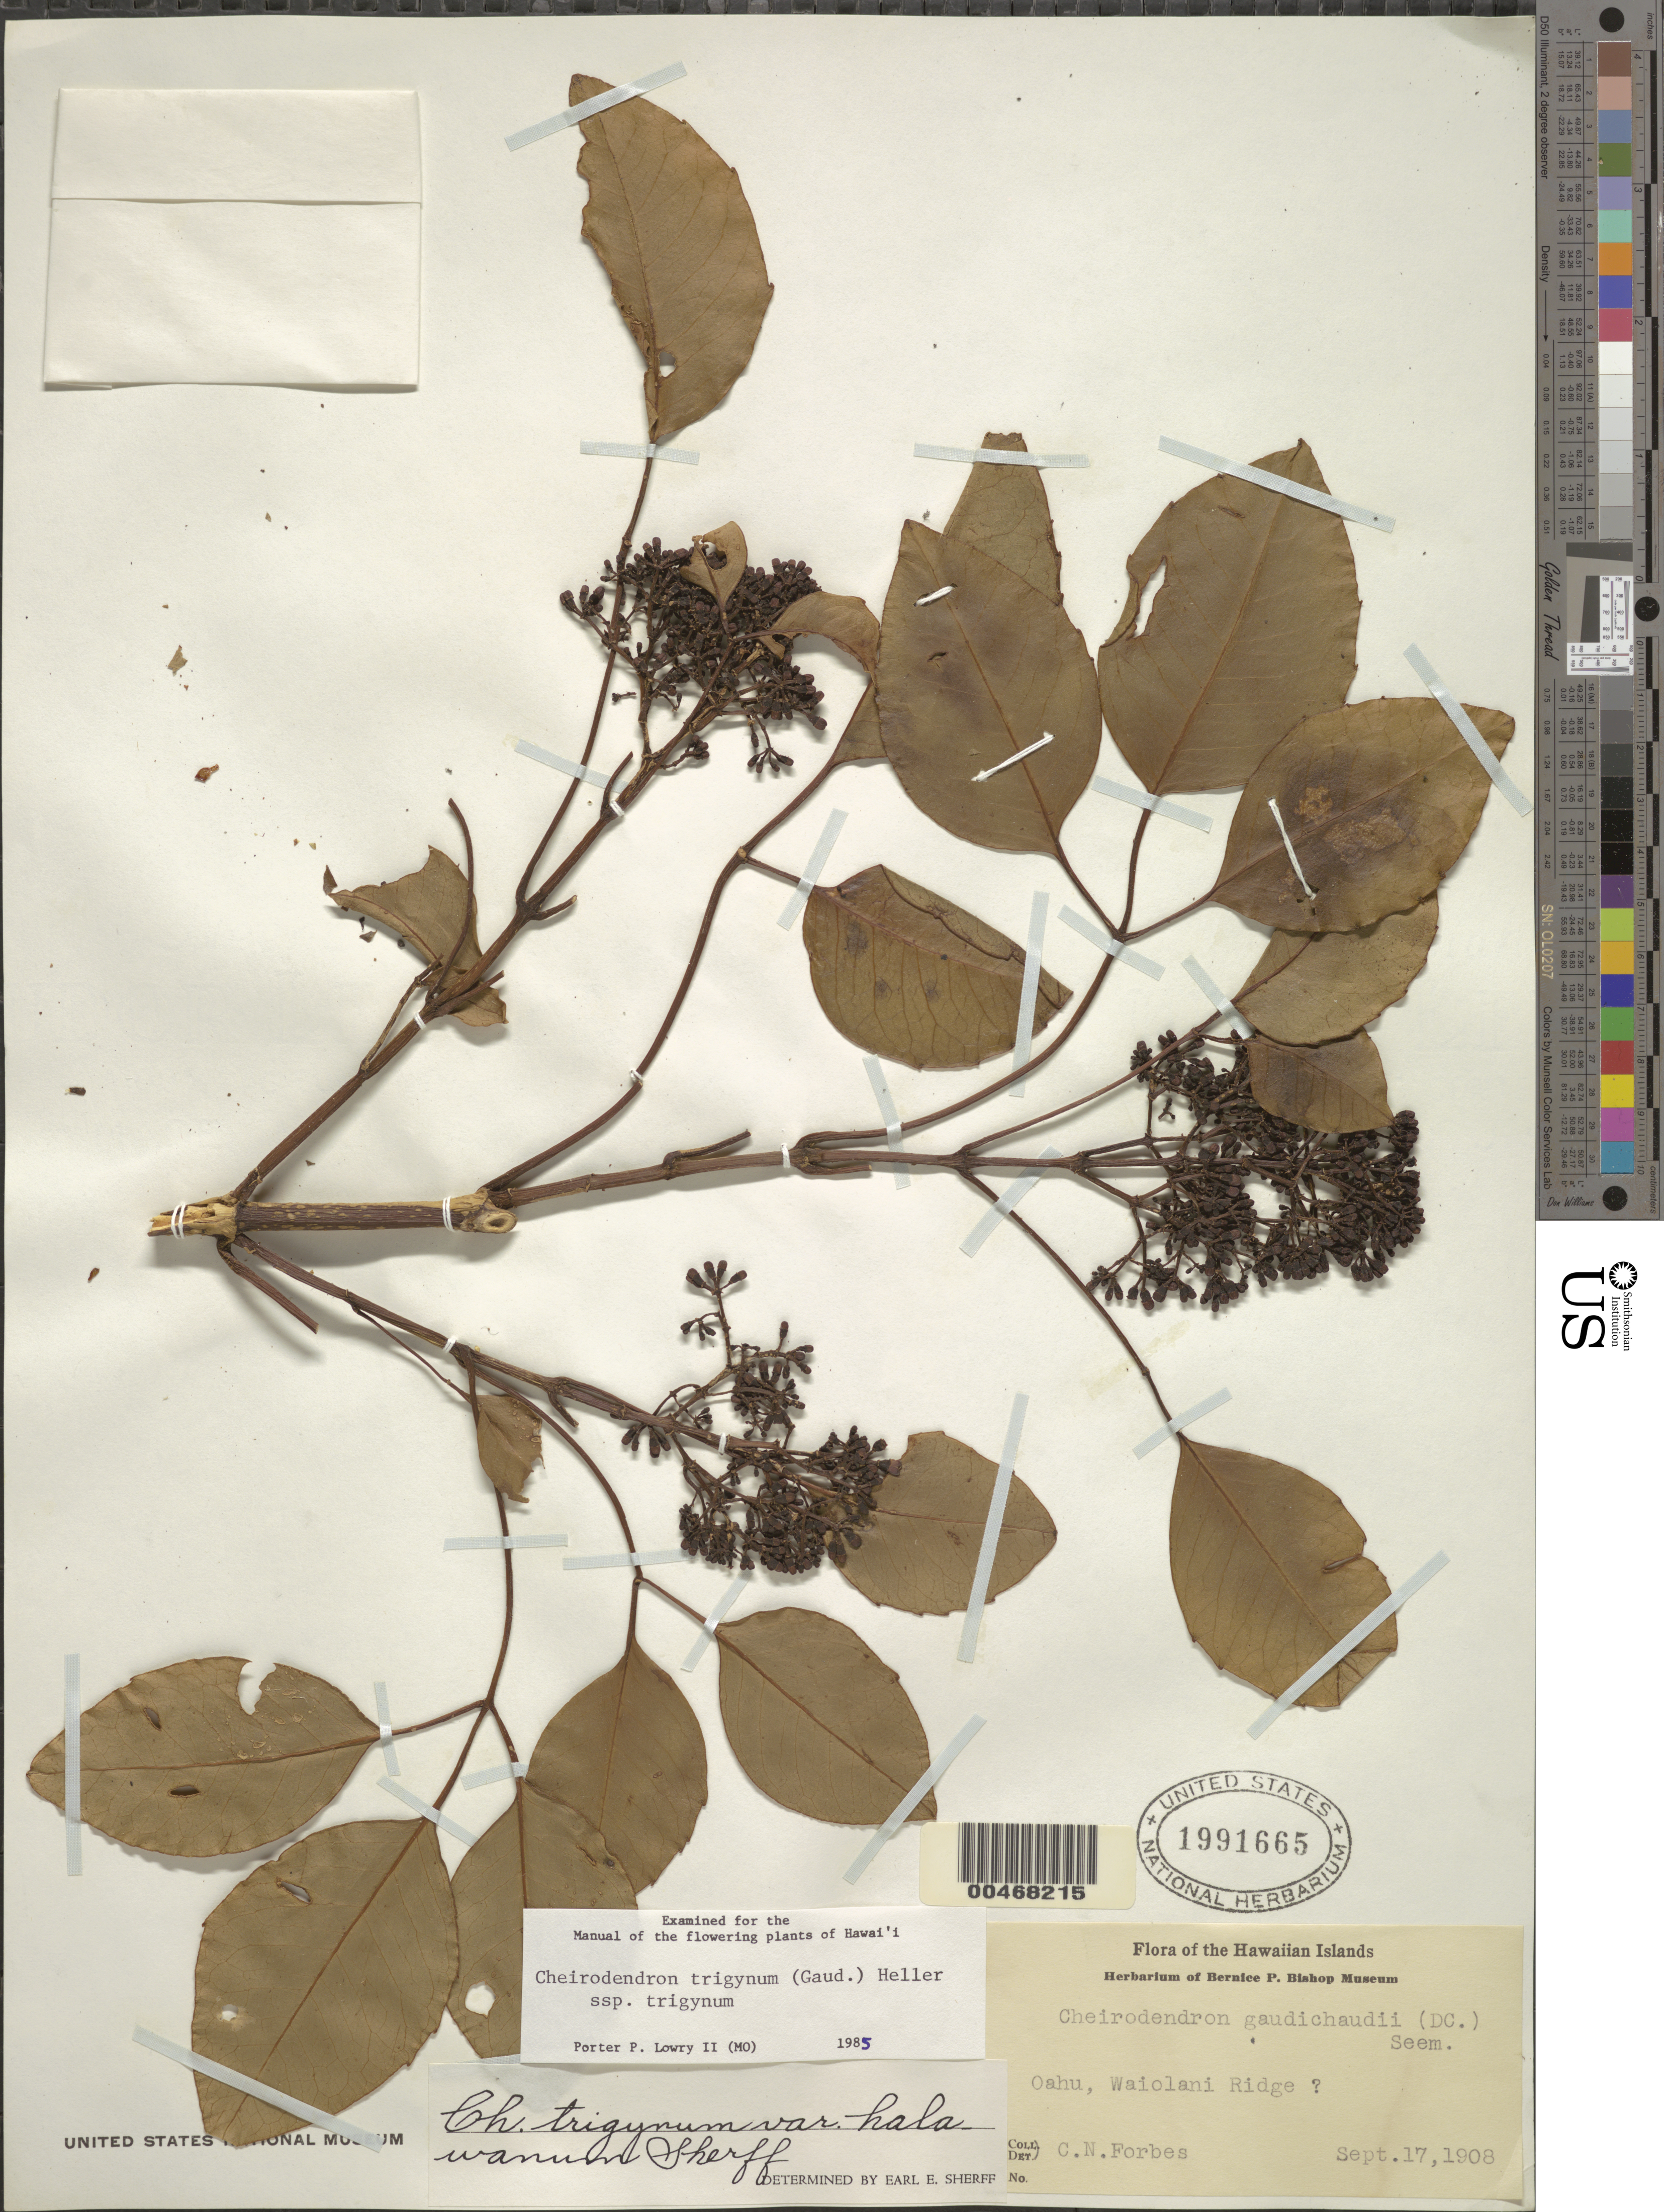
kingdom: Plantae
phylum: Tracheophyta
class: Magnoliopsida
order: Apiales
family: Araliaceae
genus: Cheirodendron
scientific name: Cheirodendron trigynum subsp. trigynum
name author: (Gaudich.) A. Heller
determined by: Lowry, P. P., (MO), Missouri Botanical Garden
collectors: C. N. Forbes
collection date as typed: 17 Sep 1908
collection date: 1908-09-17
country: United States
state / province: Hawaii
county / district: Honolulu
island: Oahu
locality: Waiolani Ridge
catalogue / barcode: US 1991665